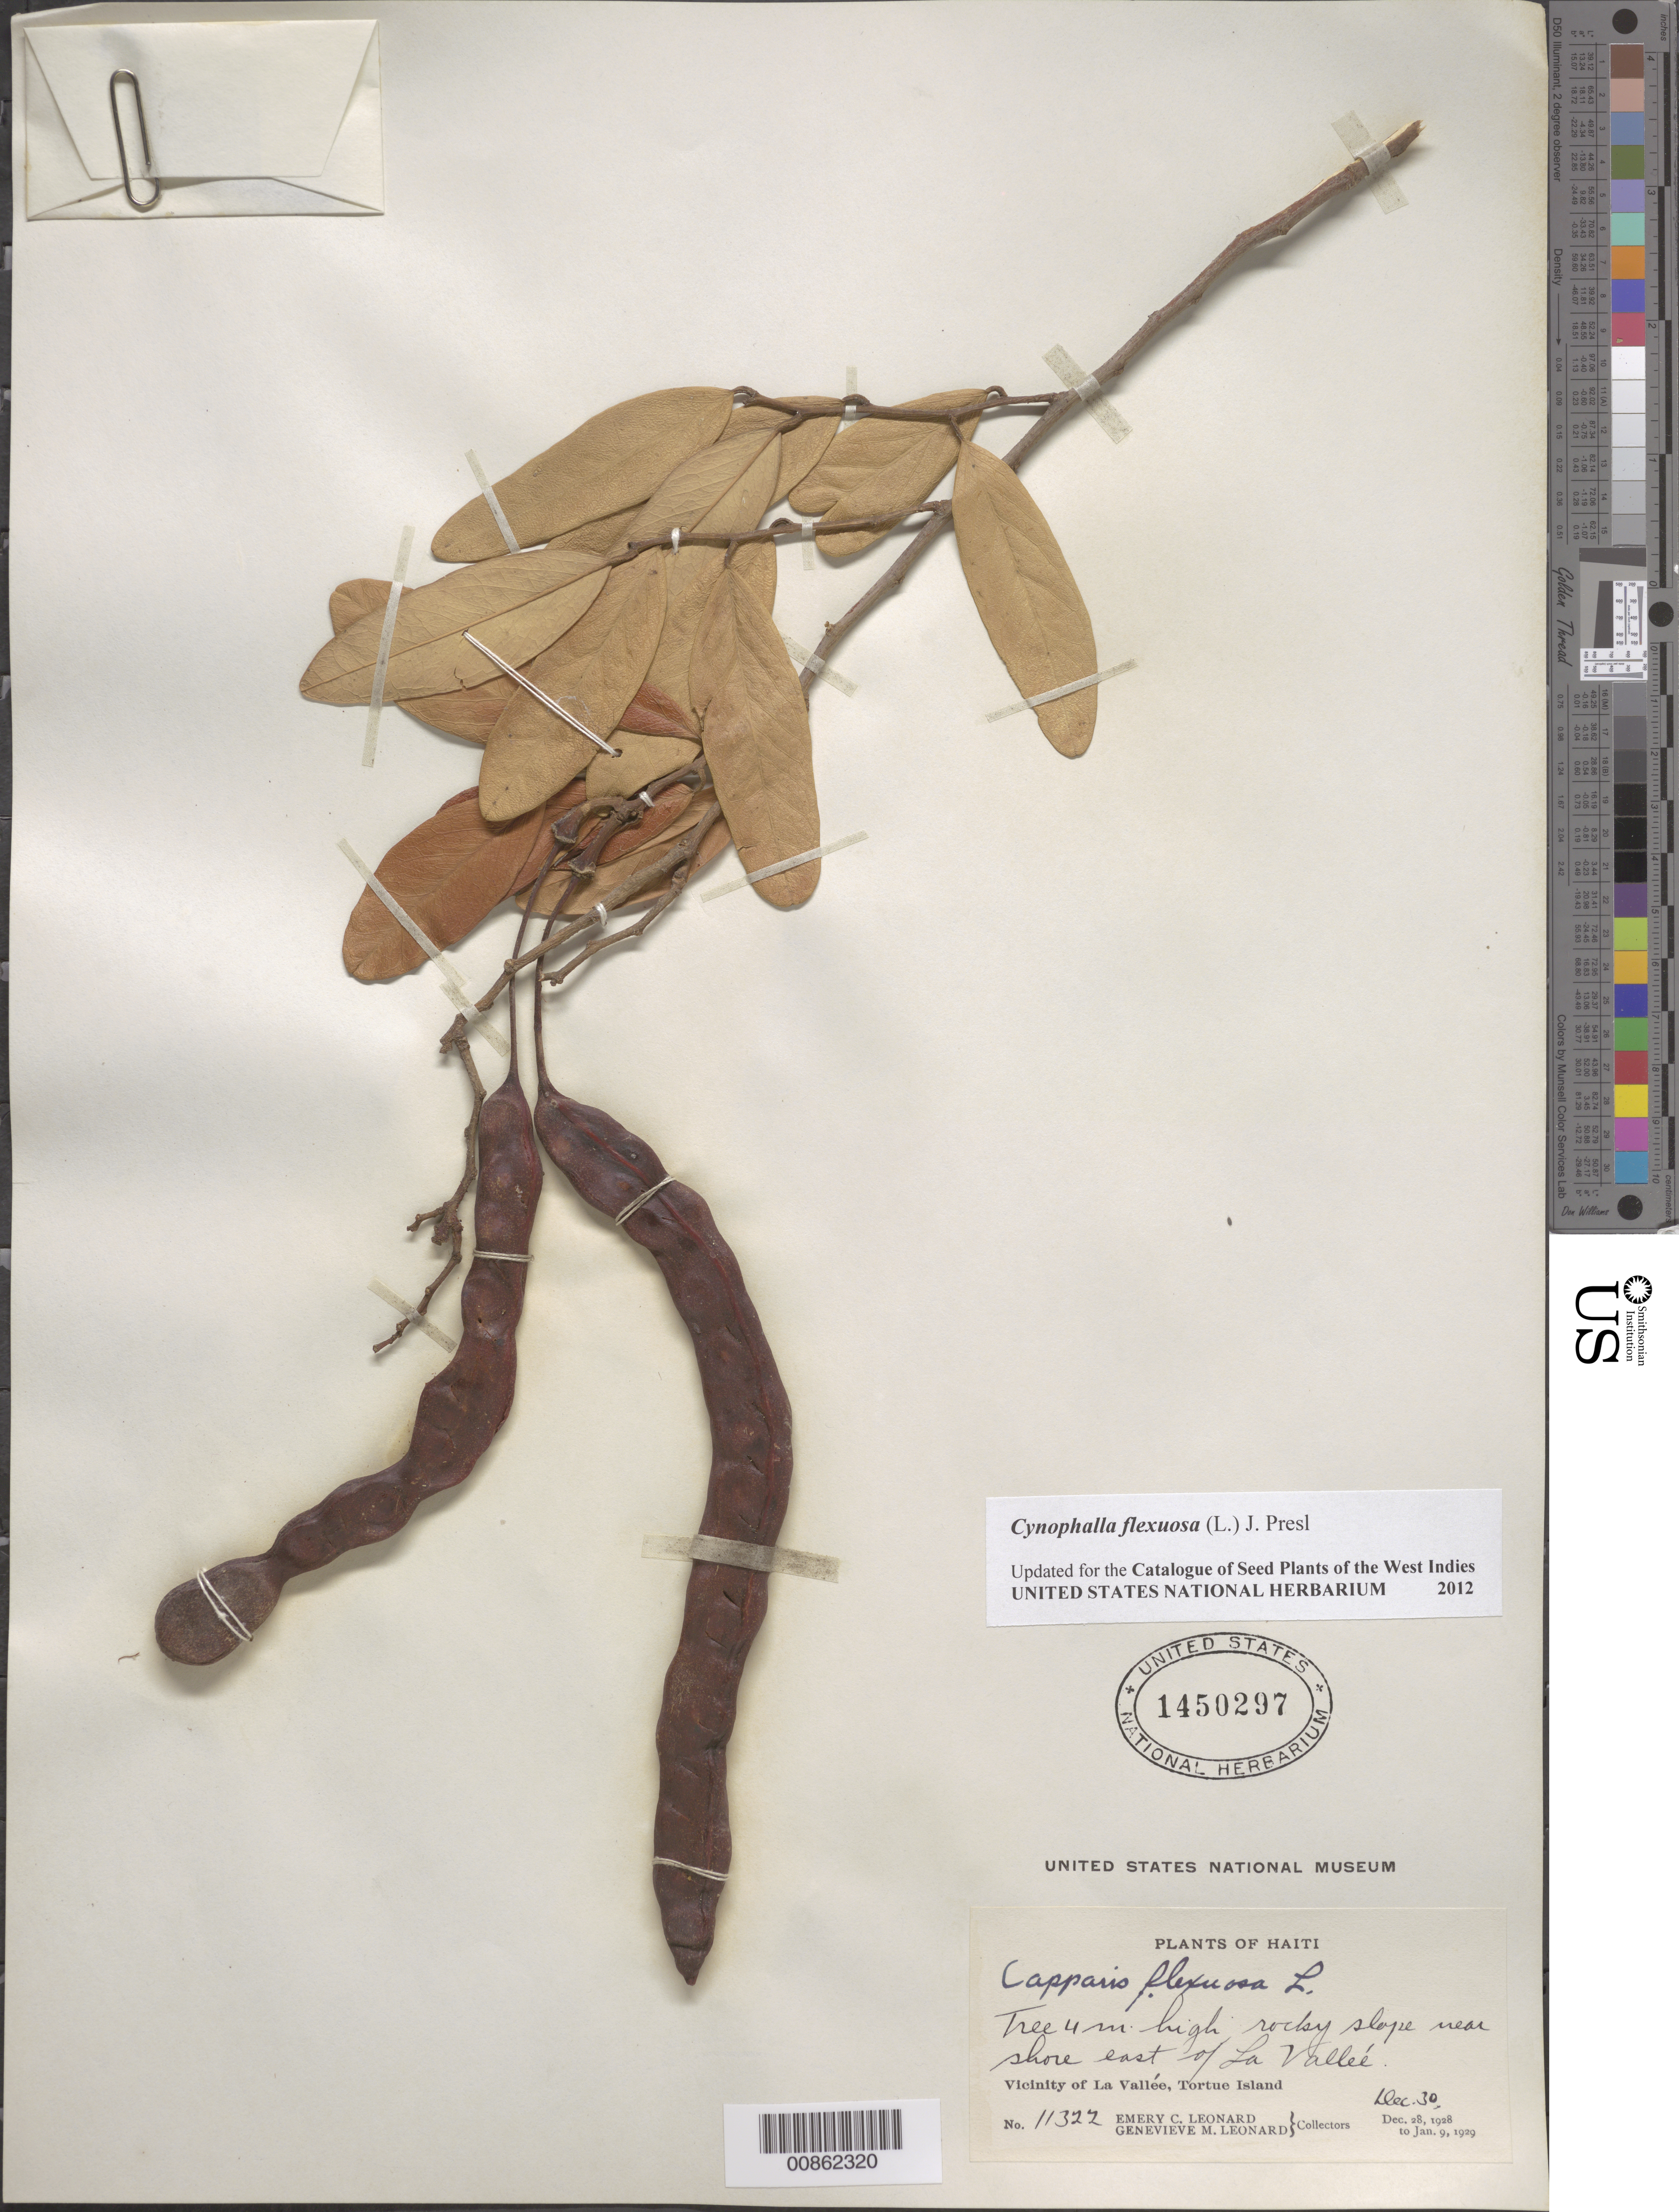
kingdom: Plantae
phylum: Tracheophyta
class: Magnoliopsida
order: Brassicales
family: Capparaceae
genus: Cynophalla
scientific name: Cynophalla flexuosa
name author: (L.) J. Presl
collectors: E. C. Leonard & G. M. Leonard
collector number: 11322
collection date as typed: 30 Dec 1928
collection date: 1928-12-30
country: Haiti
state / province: Nord-Óuest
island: Île de la Tortue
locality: East of La Vallée, Tortue Island.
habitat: Rocky slope near shore.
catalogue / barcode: US 1450297